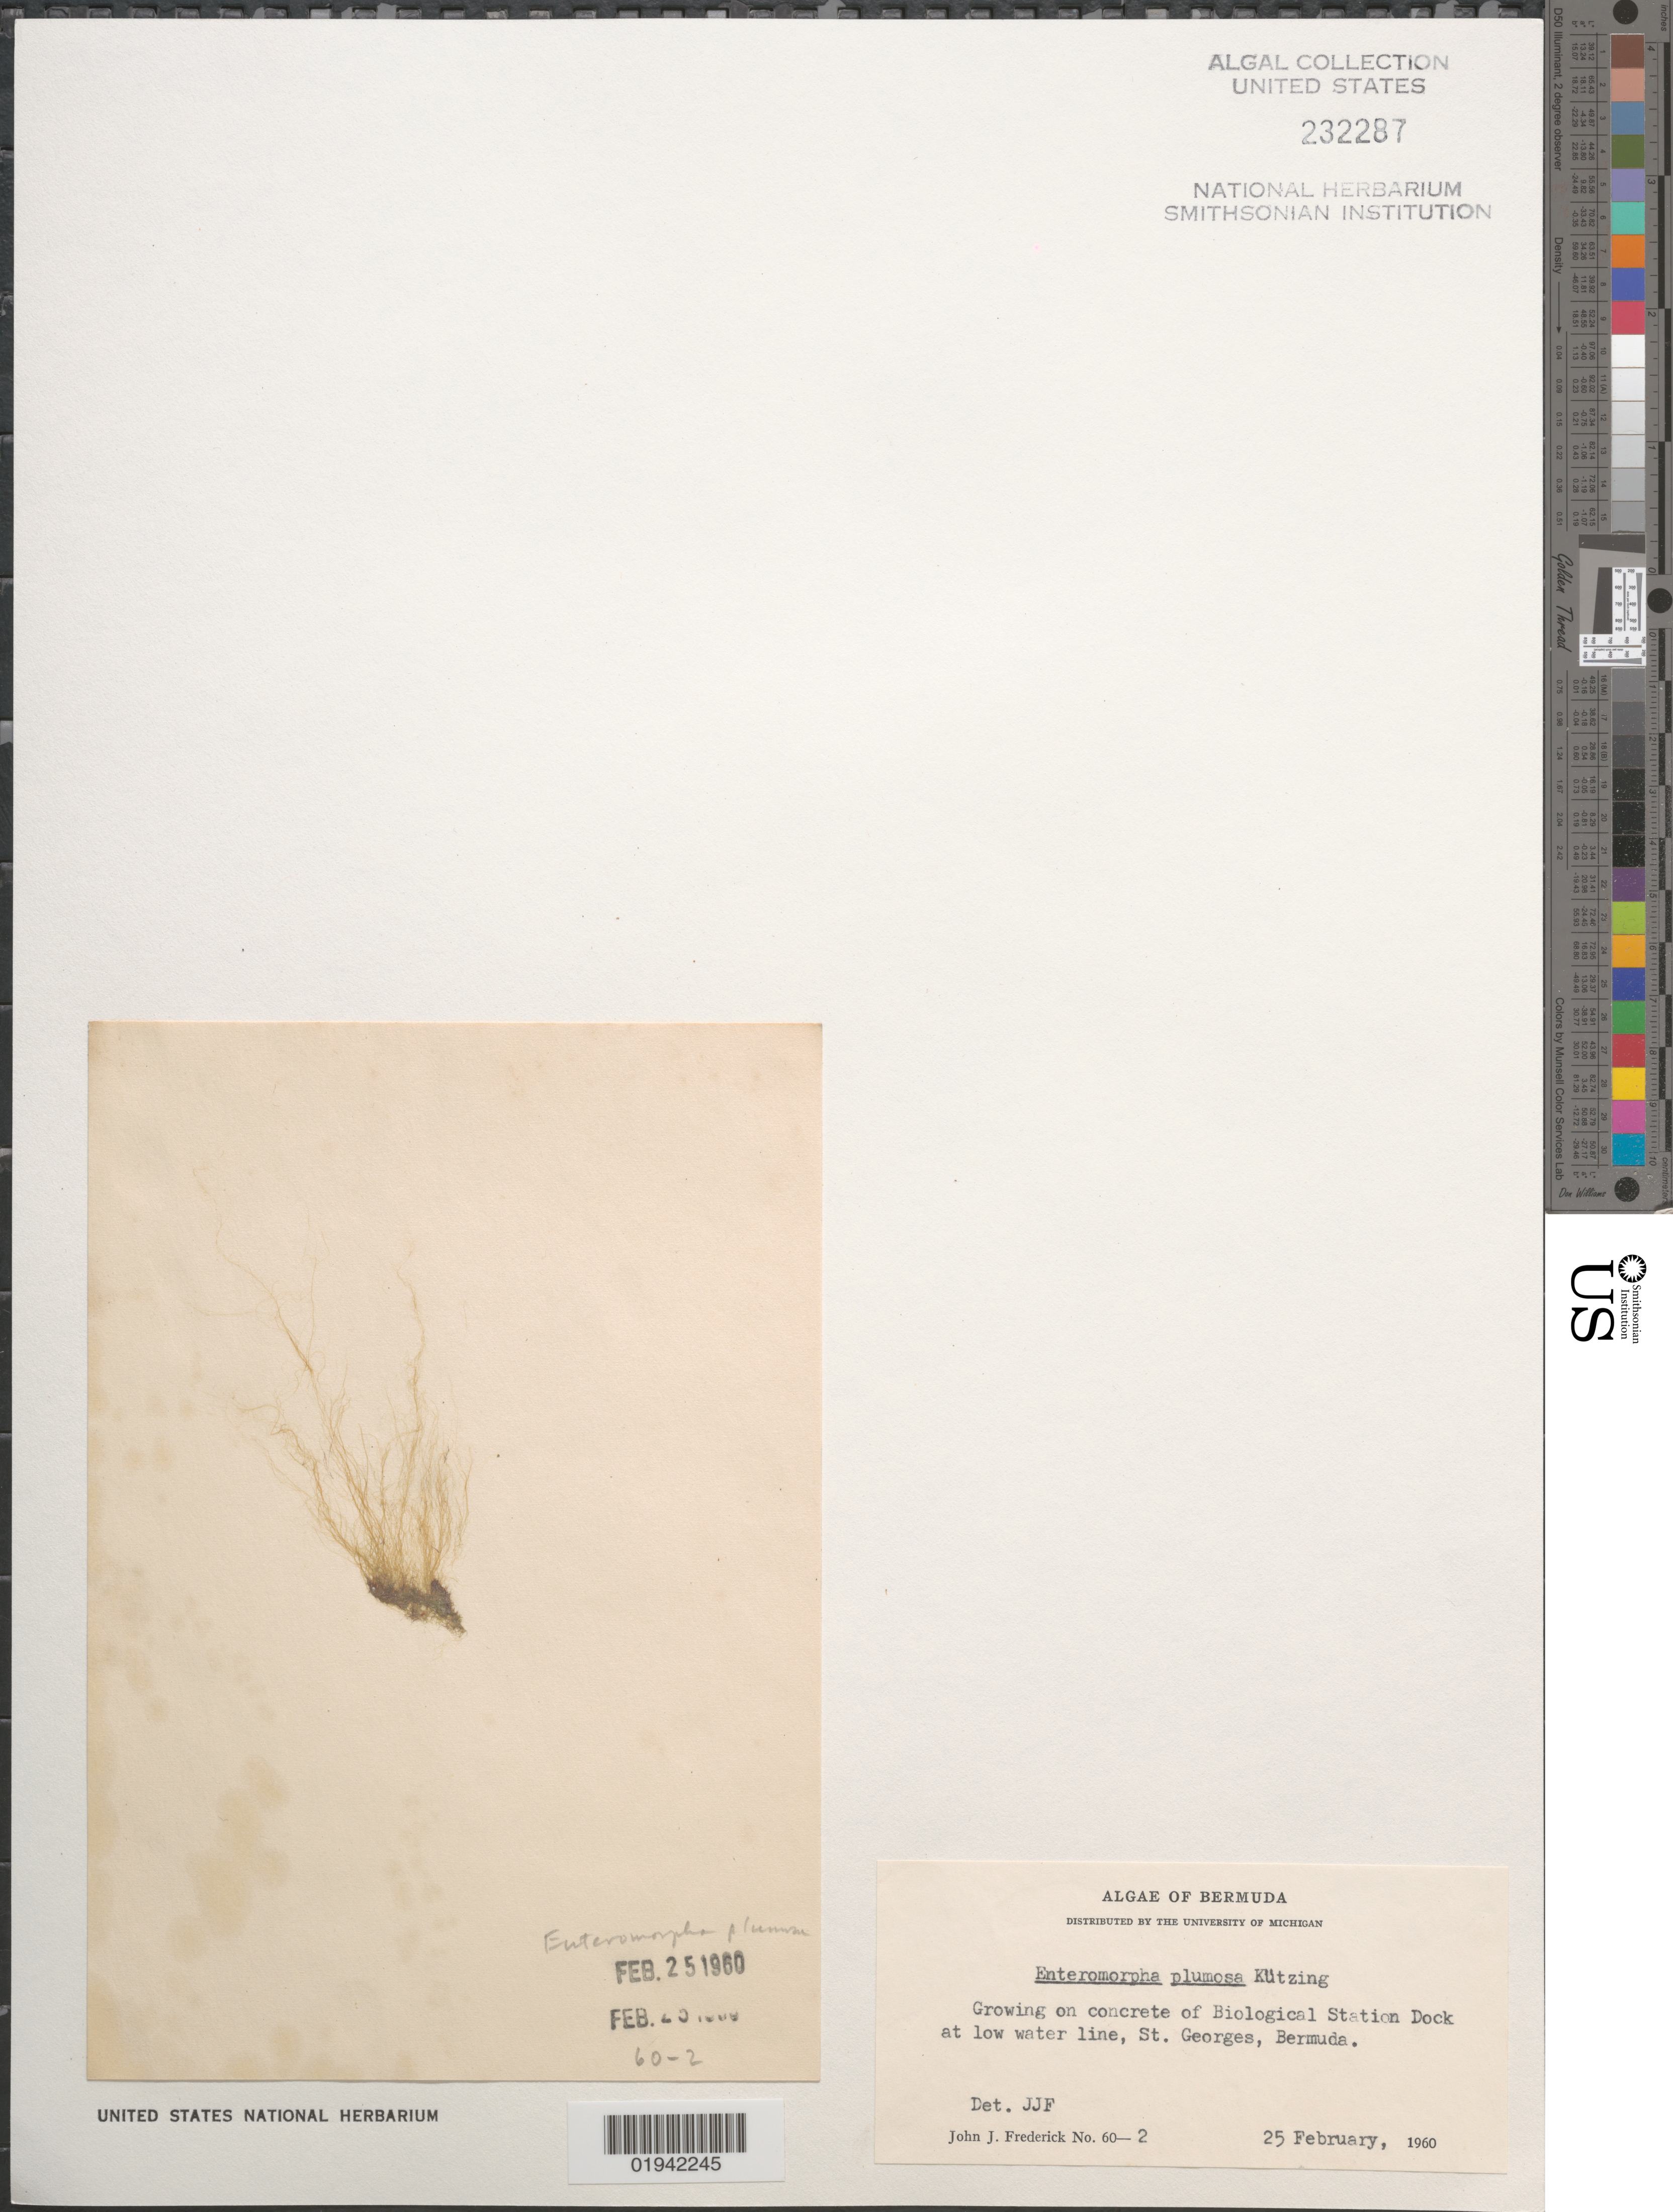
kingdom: Plantae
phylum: Chlorophyta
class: Ulvophyceae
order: Ulvales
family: Ulvaceae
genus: Ulva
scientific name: Ulva paradoxa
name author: C. Agardh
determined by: Algae name updating Project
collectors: J. Frederick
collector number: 60-2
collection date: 1960-02-25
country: Bermuda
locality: Growing on concrete of Biological Station Dock at low water line, St. Georges.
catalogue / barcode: US 232287